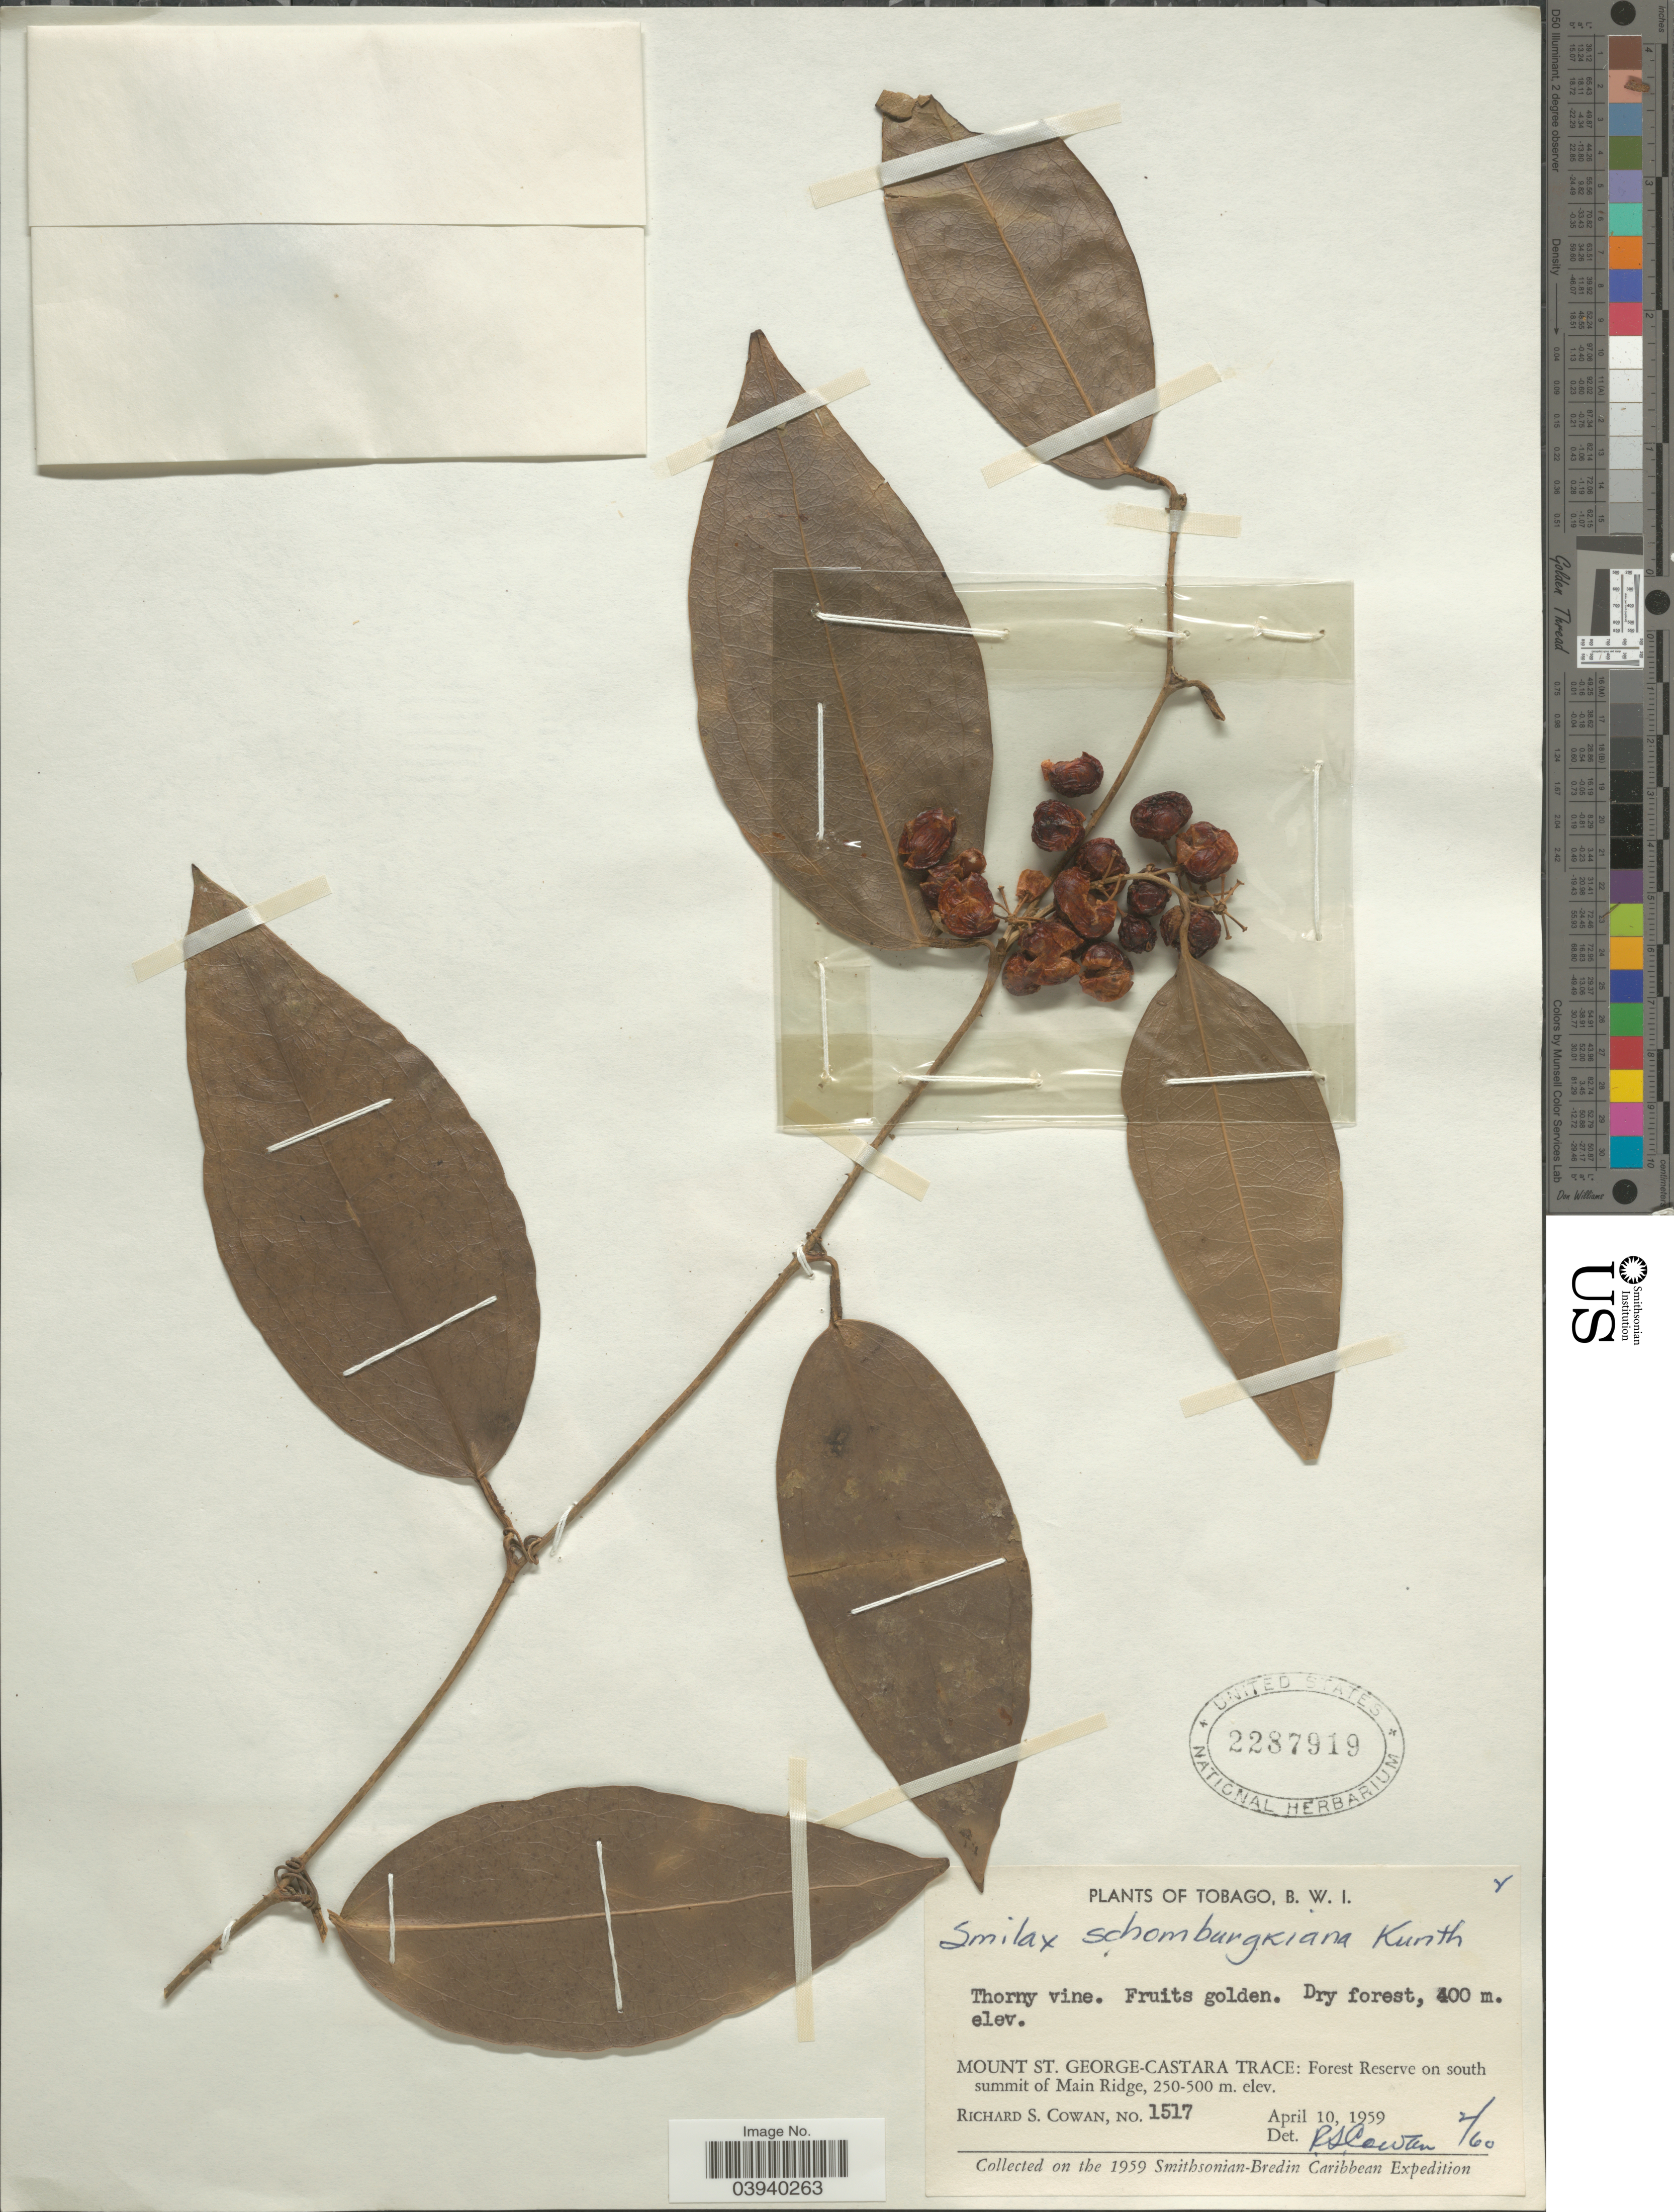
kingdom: Plantae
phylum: Tracheophyta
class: Liliopsida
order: Liliales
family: Smilacaceae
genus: Smilax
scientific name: Smilax schomburgkiana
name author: Kunth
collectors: R. S. Cowan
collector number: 1517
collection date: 1959-04-10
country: Trinidad and Tobago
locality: Tobago, B.W.I. Mount St. George-Castara Trace: Forest Reserve on south summit of Main Ridge.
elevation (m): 250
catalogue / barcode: US 2287919